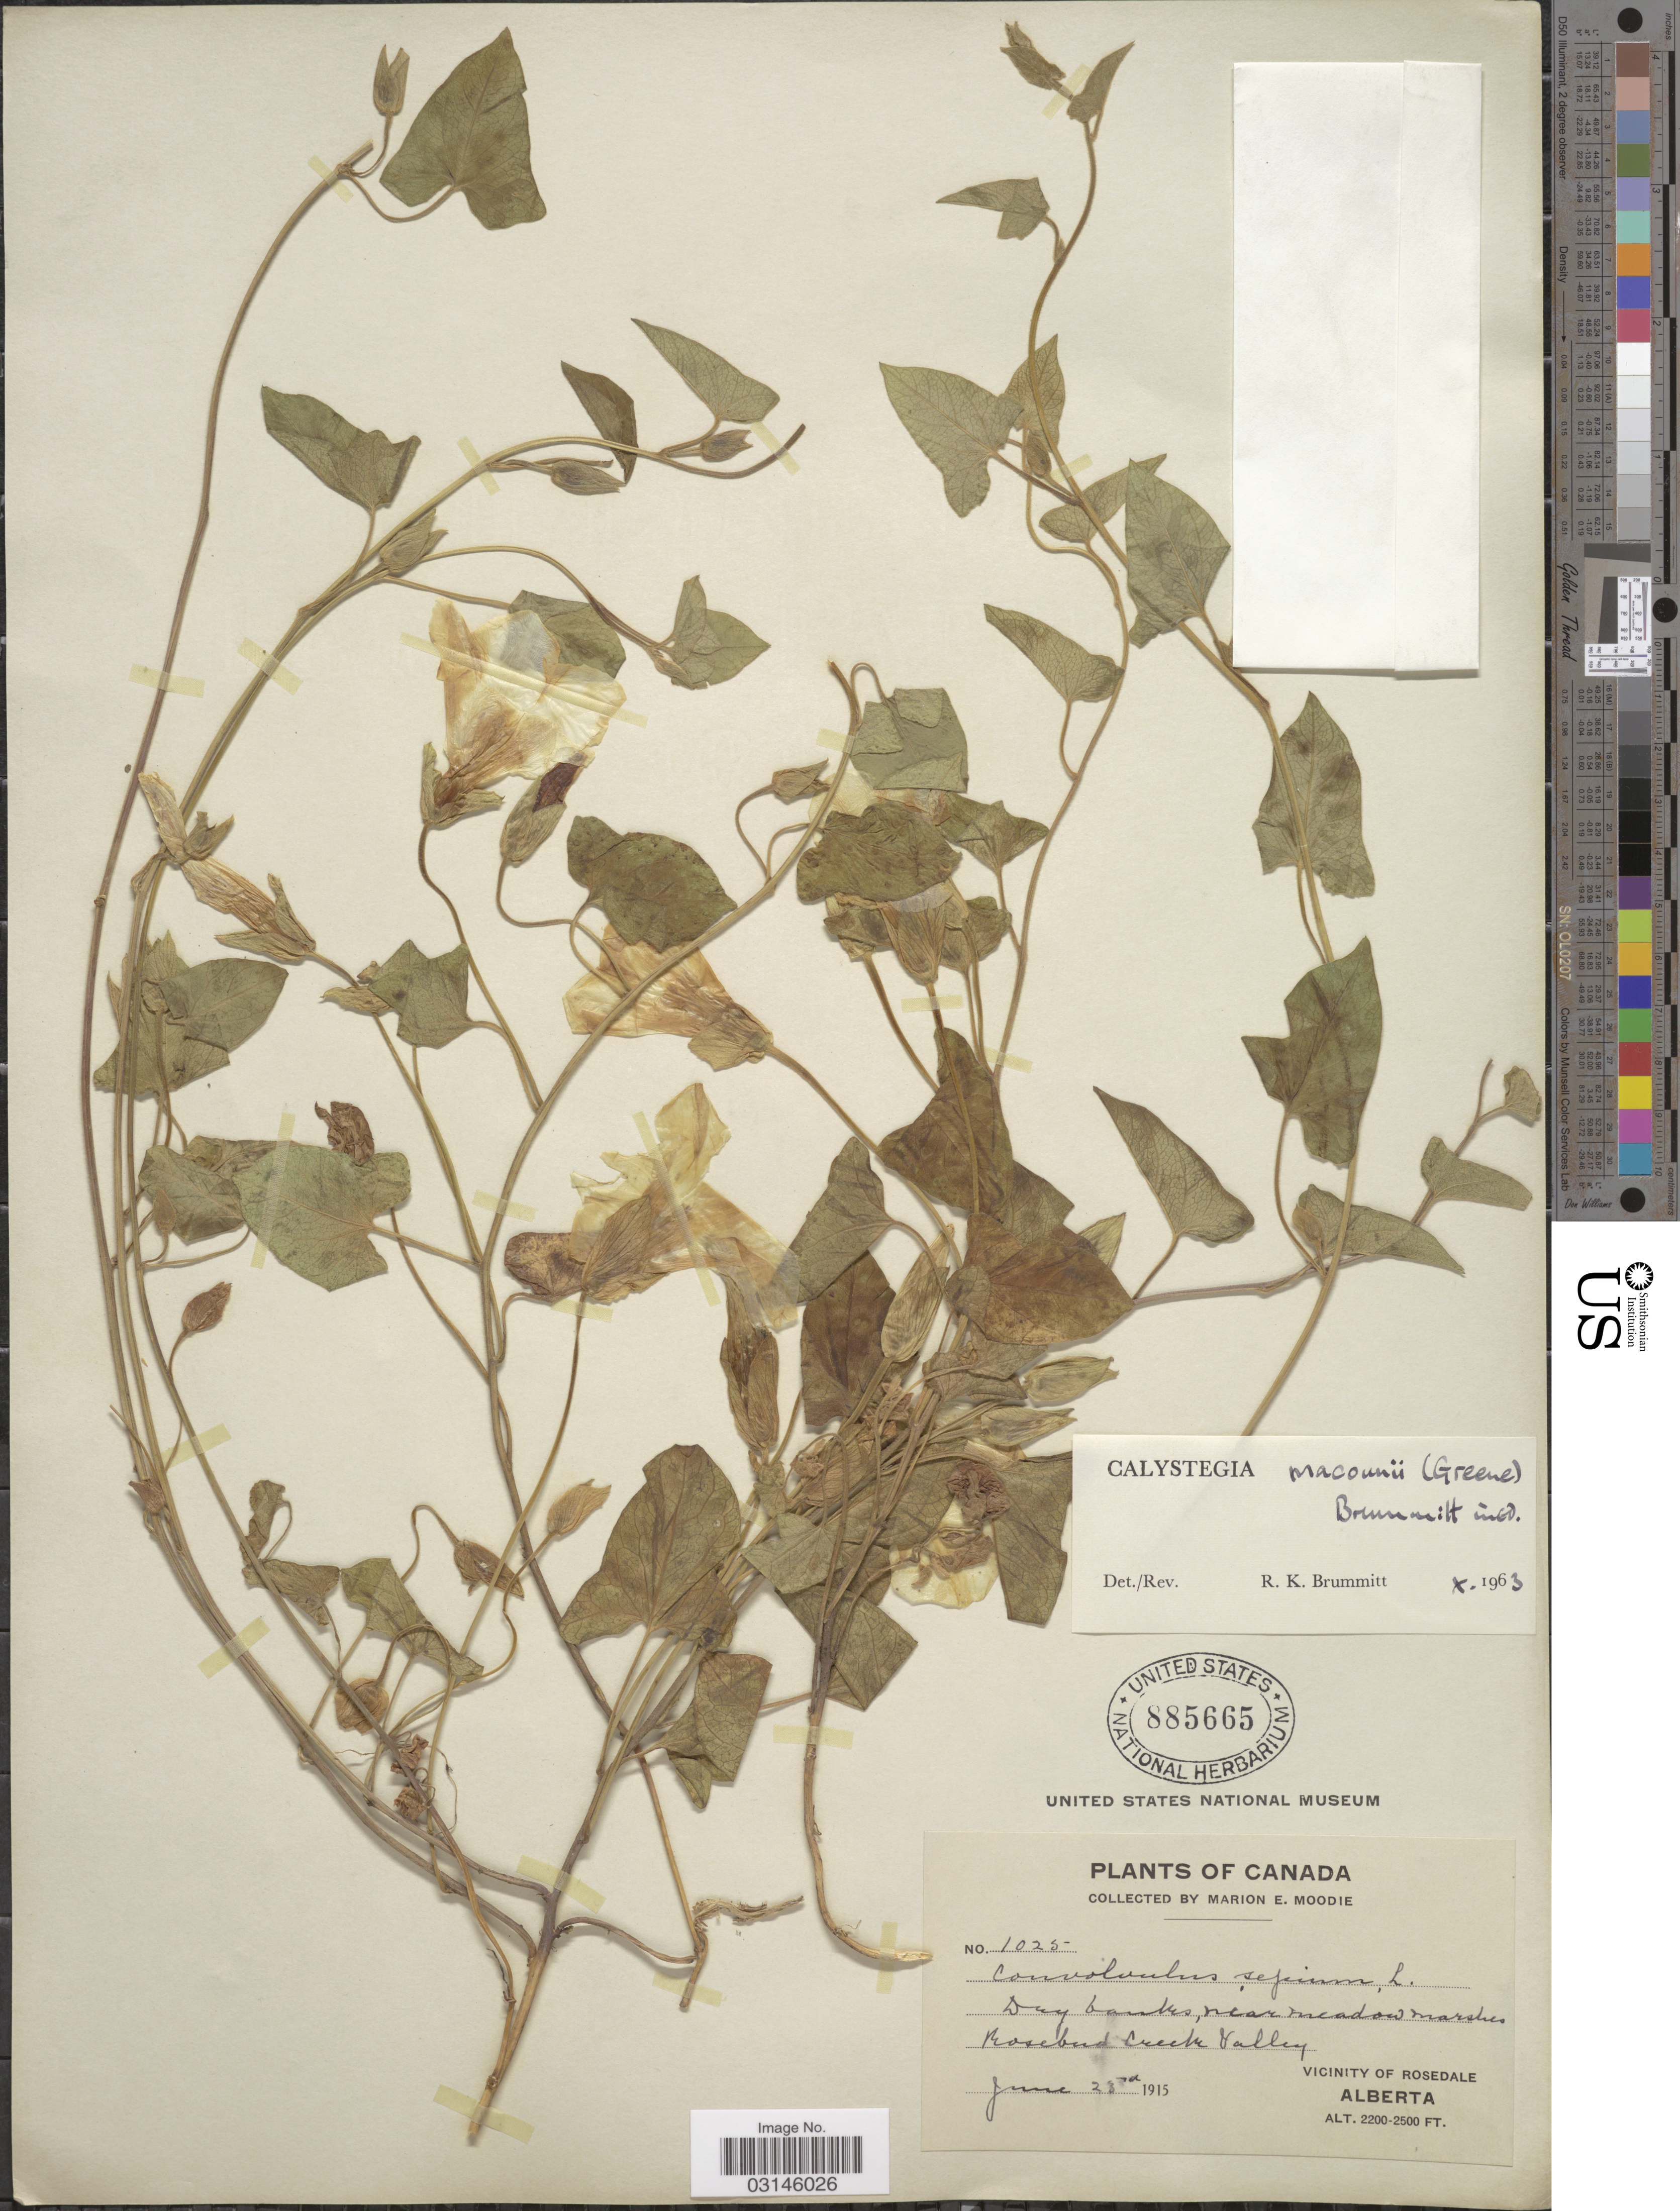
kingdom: Plantae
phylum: Tracheophyta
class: Magnoliopsida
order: Solanales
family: Convolvulaceae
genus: Calystegia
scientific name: Calystegia macounii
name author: (Greene) Brummitt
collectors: M. E. Moodie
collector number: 1025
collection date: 1915-06-23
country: Canada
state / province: Alberta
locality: Dry banks, near meadow marshes Rosebud Creek Valley. Vicinity of Rosedale.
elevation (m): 671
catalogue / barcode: US 885665